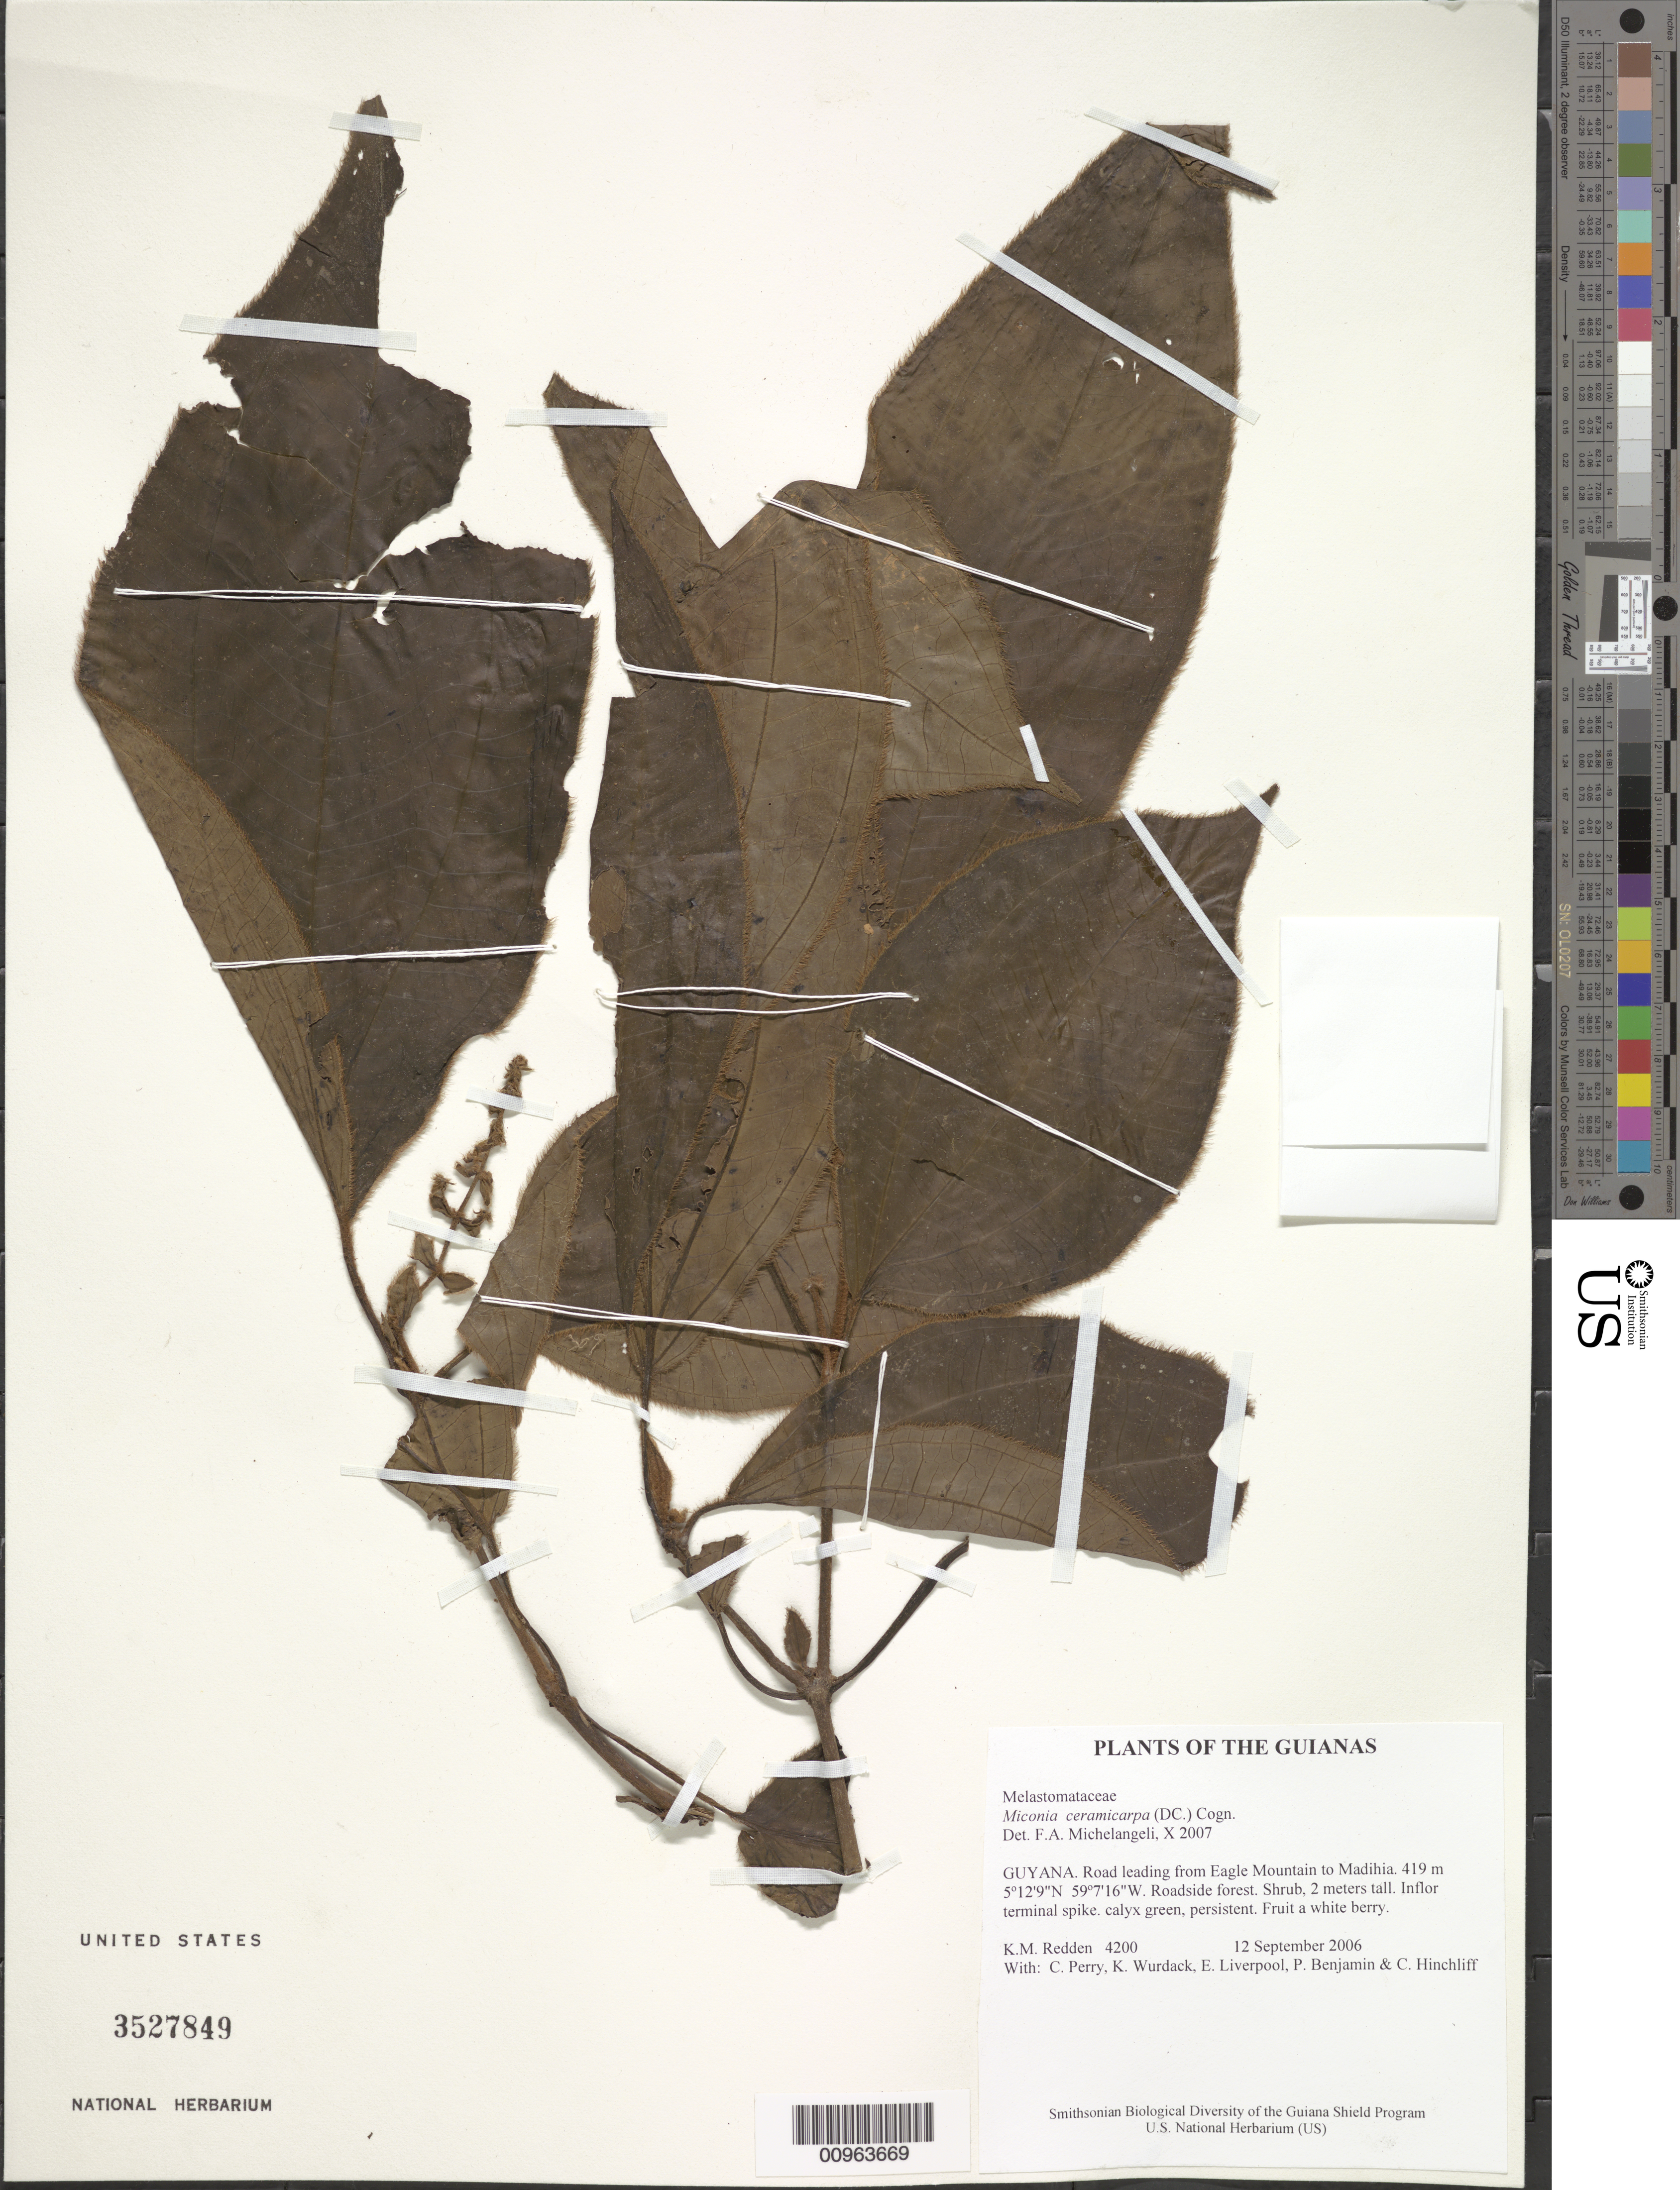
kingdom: Plantae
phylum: Tracheophyta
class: Magnoliopsida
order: Myrtales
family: Melastomataceae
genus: Miconia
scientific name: Miconia ceramicarpa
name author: (DC.) Cogn.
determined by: Michelangeli, F. A.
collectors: K. M. Redden, C. Perry, K. Wurdack, E. Liverpool, P. Benjamin & C. E. Hinchliff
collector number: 4200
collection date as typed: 12 September 2006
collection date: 2006-09-12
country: Guyana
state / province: Potaro-Siparuni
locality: Road leading from Eagle Mountain to Madihia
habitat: Roadside forest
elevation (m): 419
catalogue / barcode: US 3527849